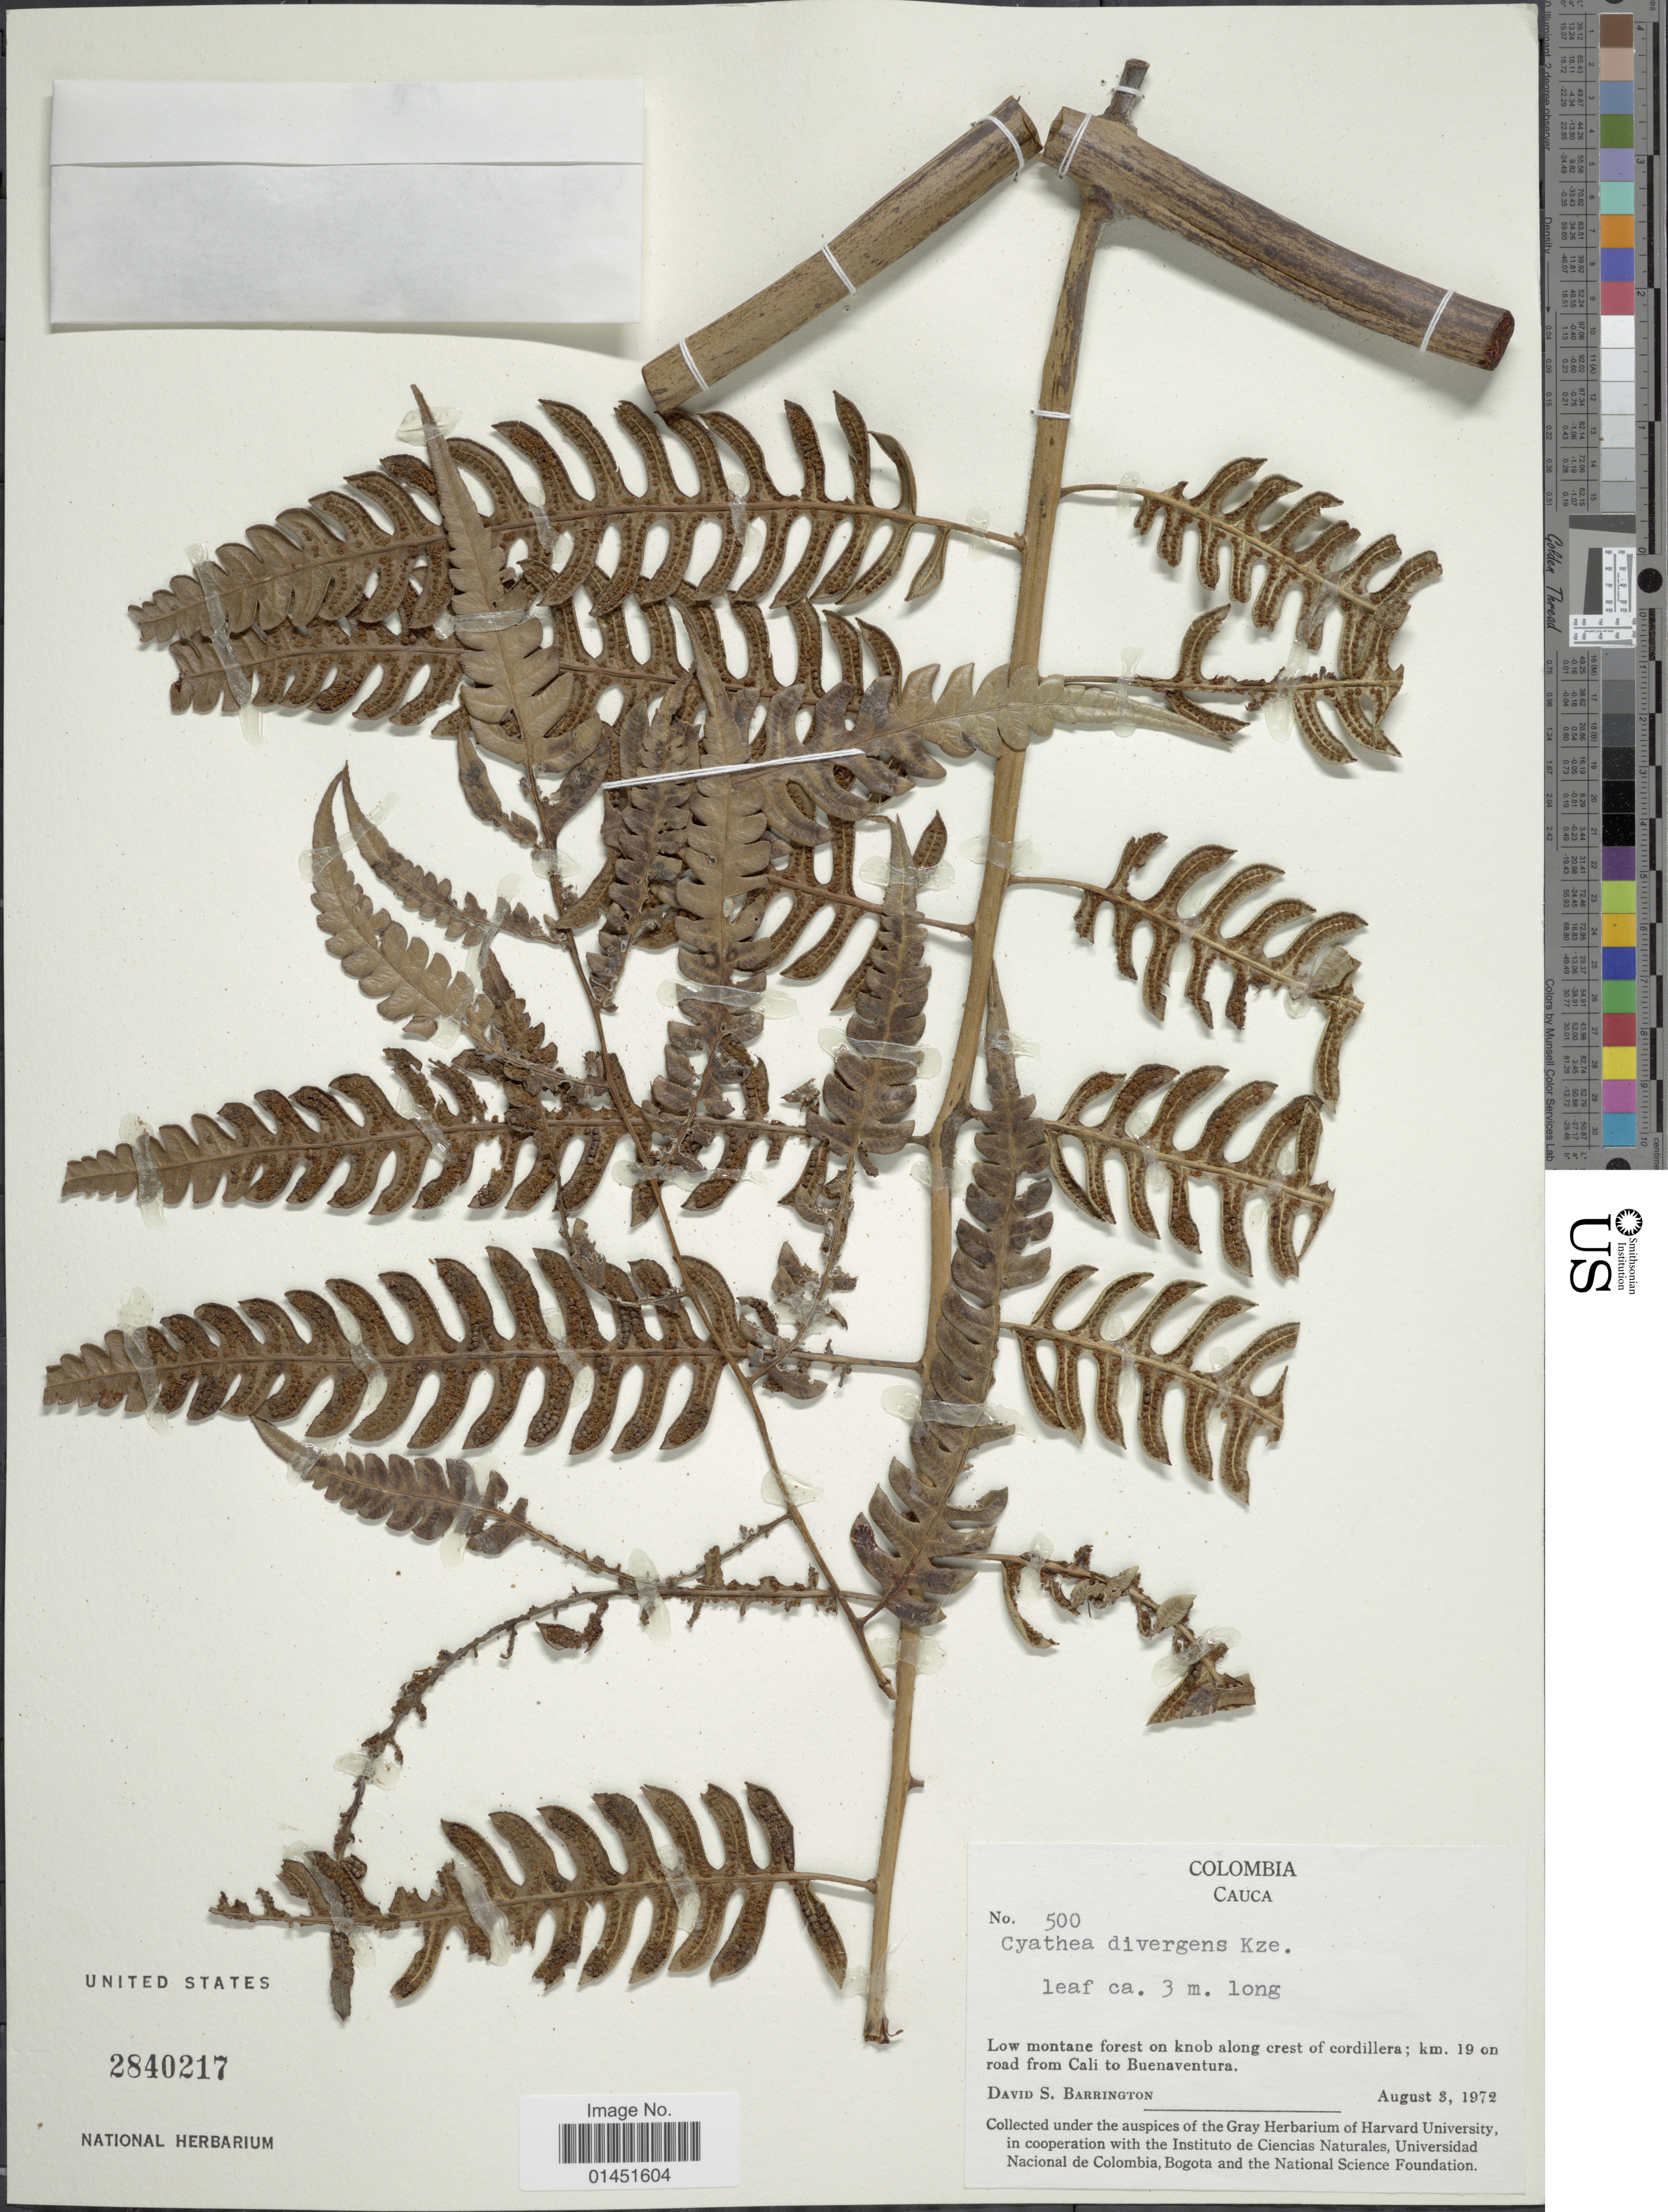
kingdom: Plantae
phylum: Tracheophyta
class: Polypodiopsida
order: Cyatheales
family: Cyatheaceae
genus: Cyathea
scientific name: Cyathea divergens var. divergens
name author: Kunze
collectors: D. S. Barrington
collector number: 500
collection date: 1972-08-03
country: Colombia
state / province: Cauca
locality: Low montane forest on knob along crest of cordillera; km 19 on road from Cali to Buenaventrua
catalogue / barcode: US 2840217